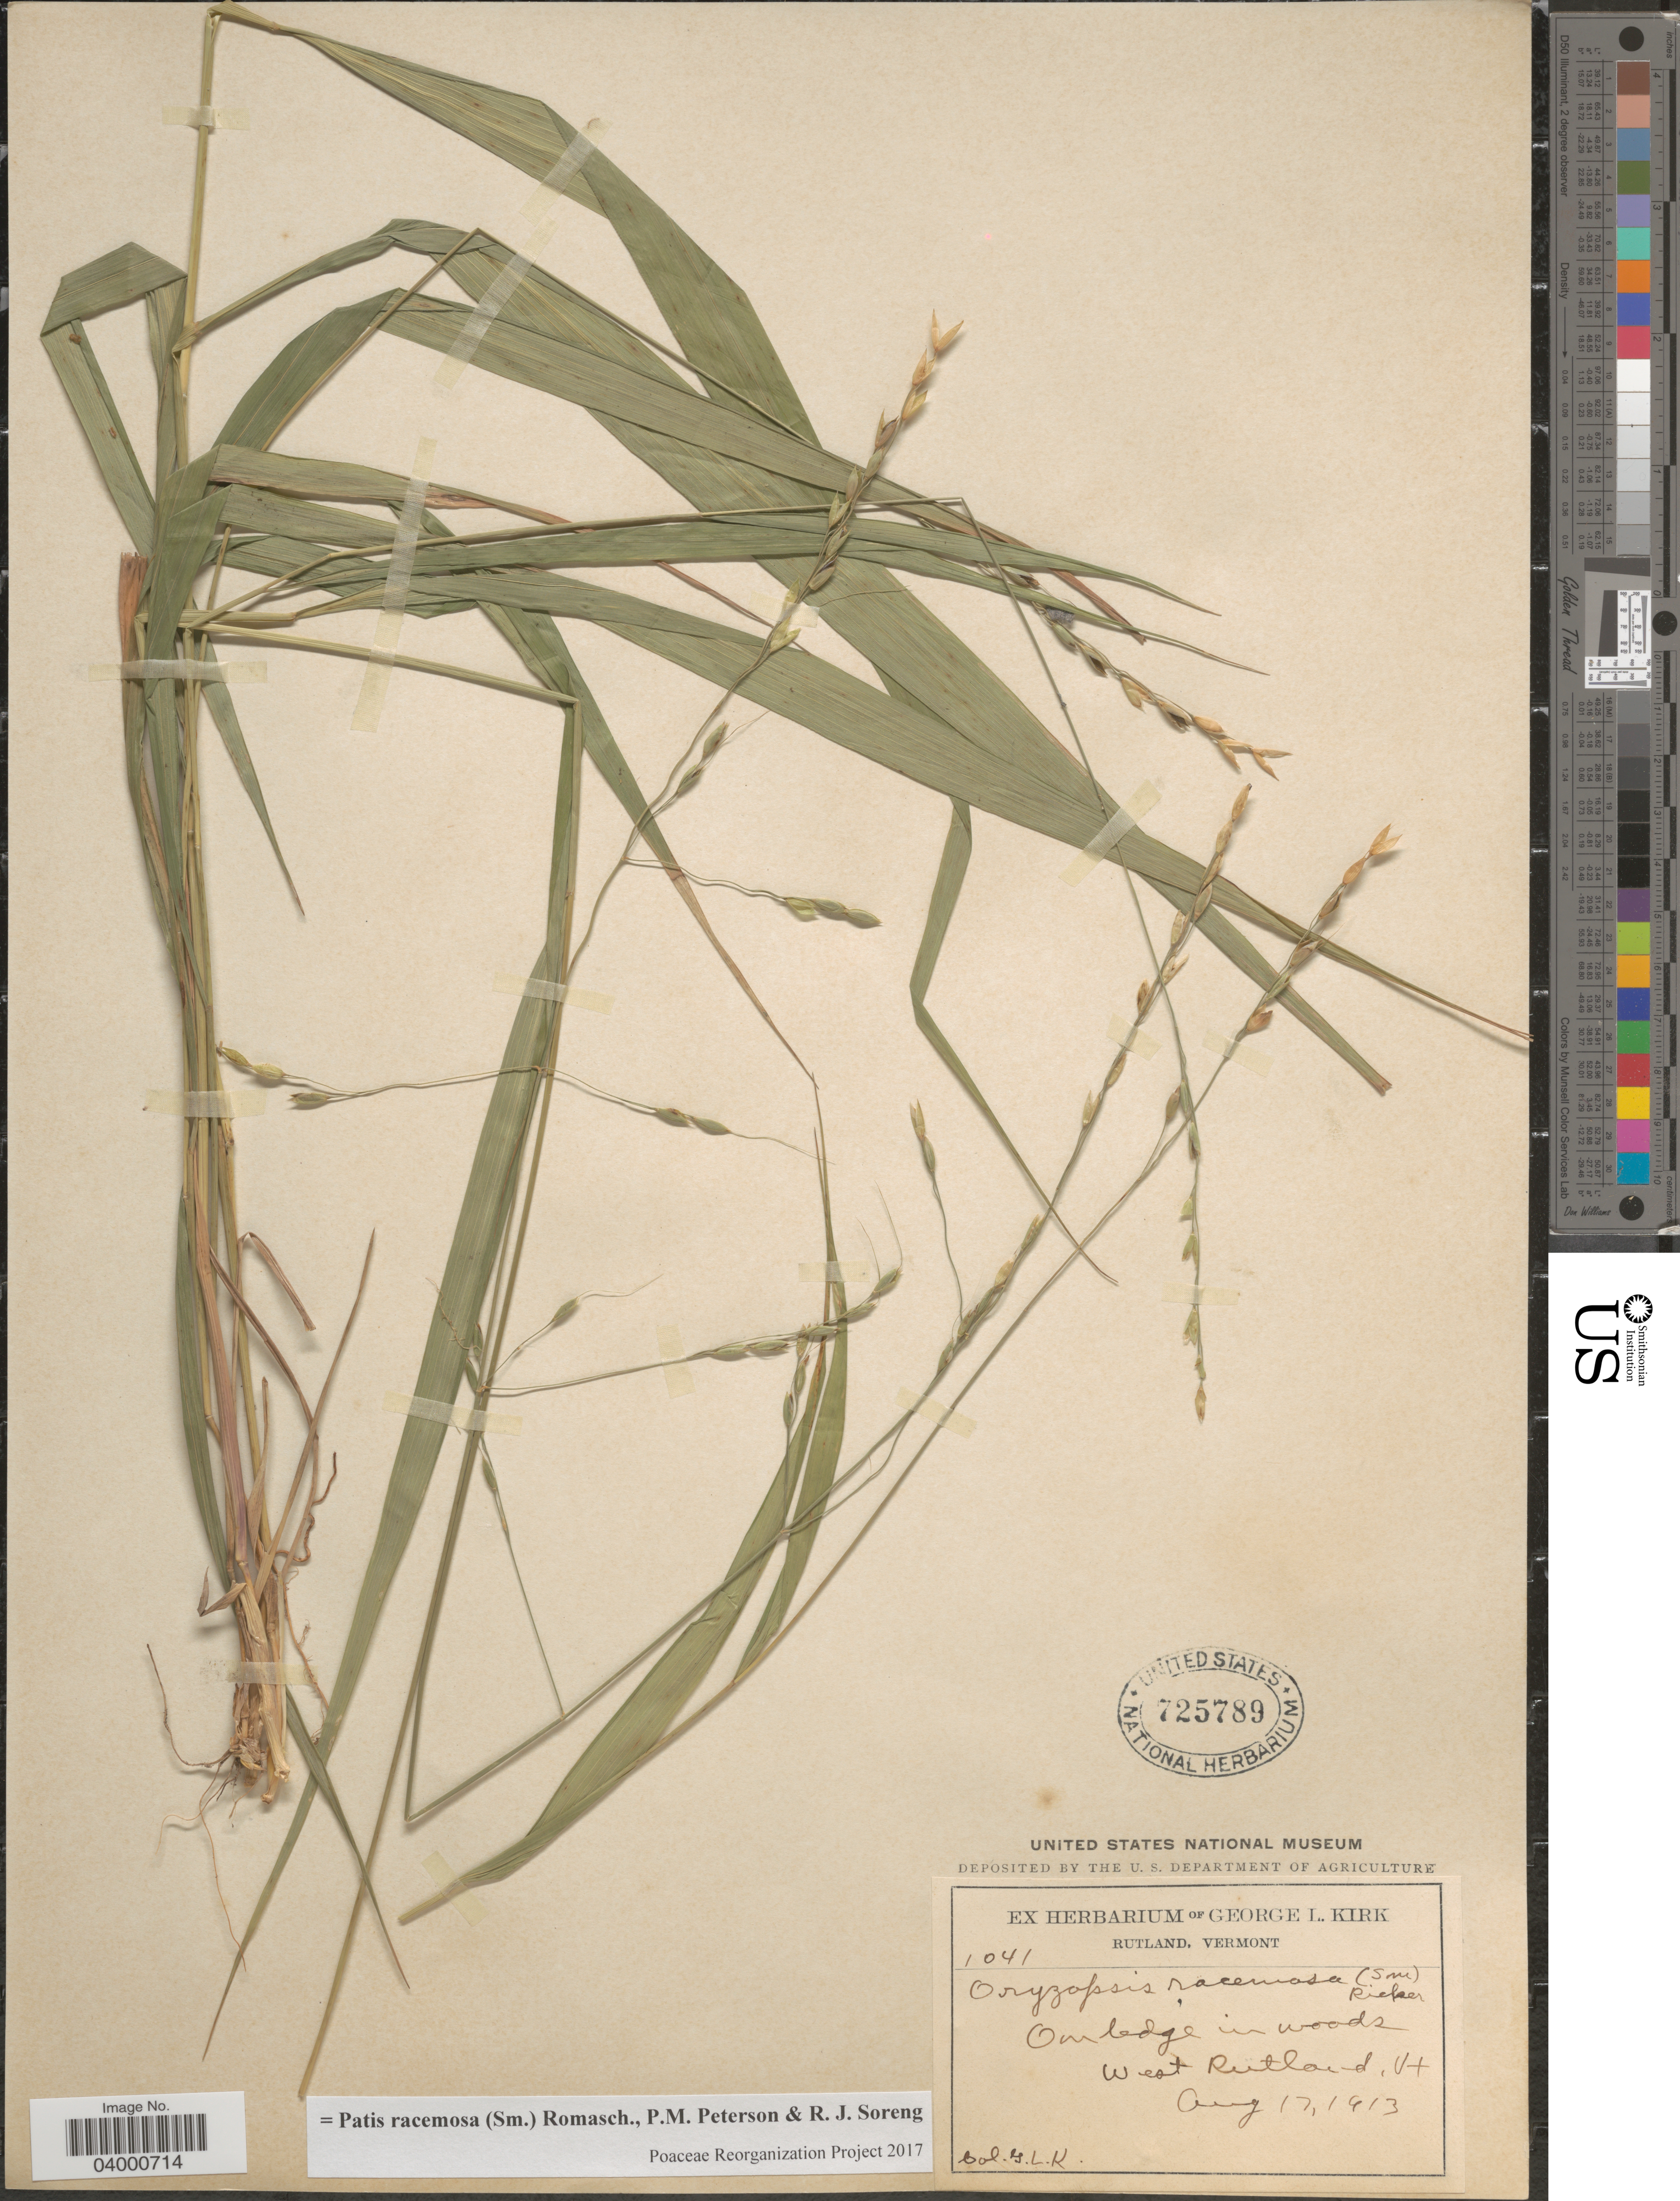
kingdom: Plantae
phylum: Tracheophyta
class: Liliopsida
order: Poales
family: Poaceae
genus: Patis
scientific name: Patis racemosa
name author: (Sm.) Romasch. et al.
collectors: G. Kirk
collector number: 1041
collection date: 1913-08-17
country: United States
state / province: Vermont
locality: On ledge in woods, West Rutland.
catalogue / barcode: US 725789